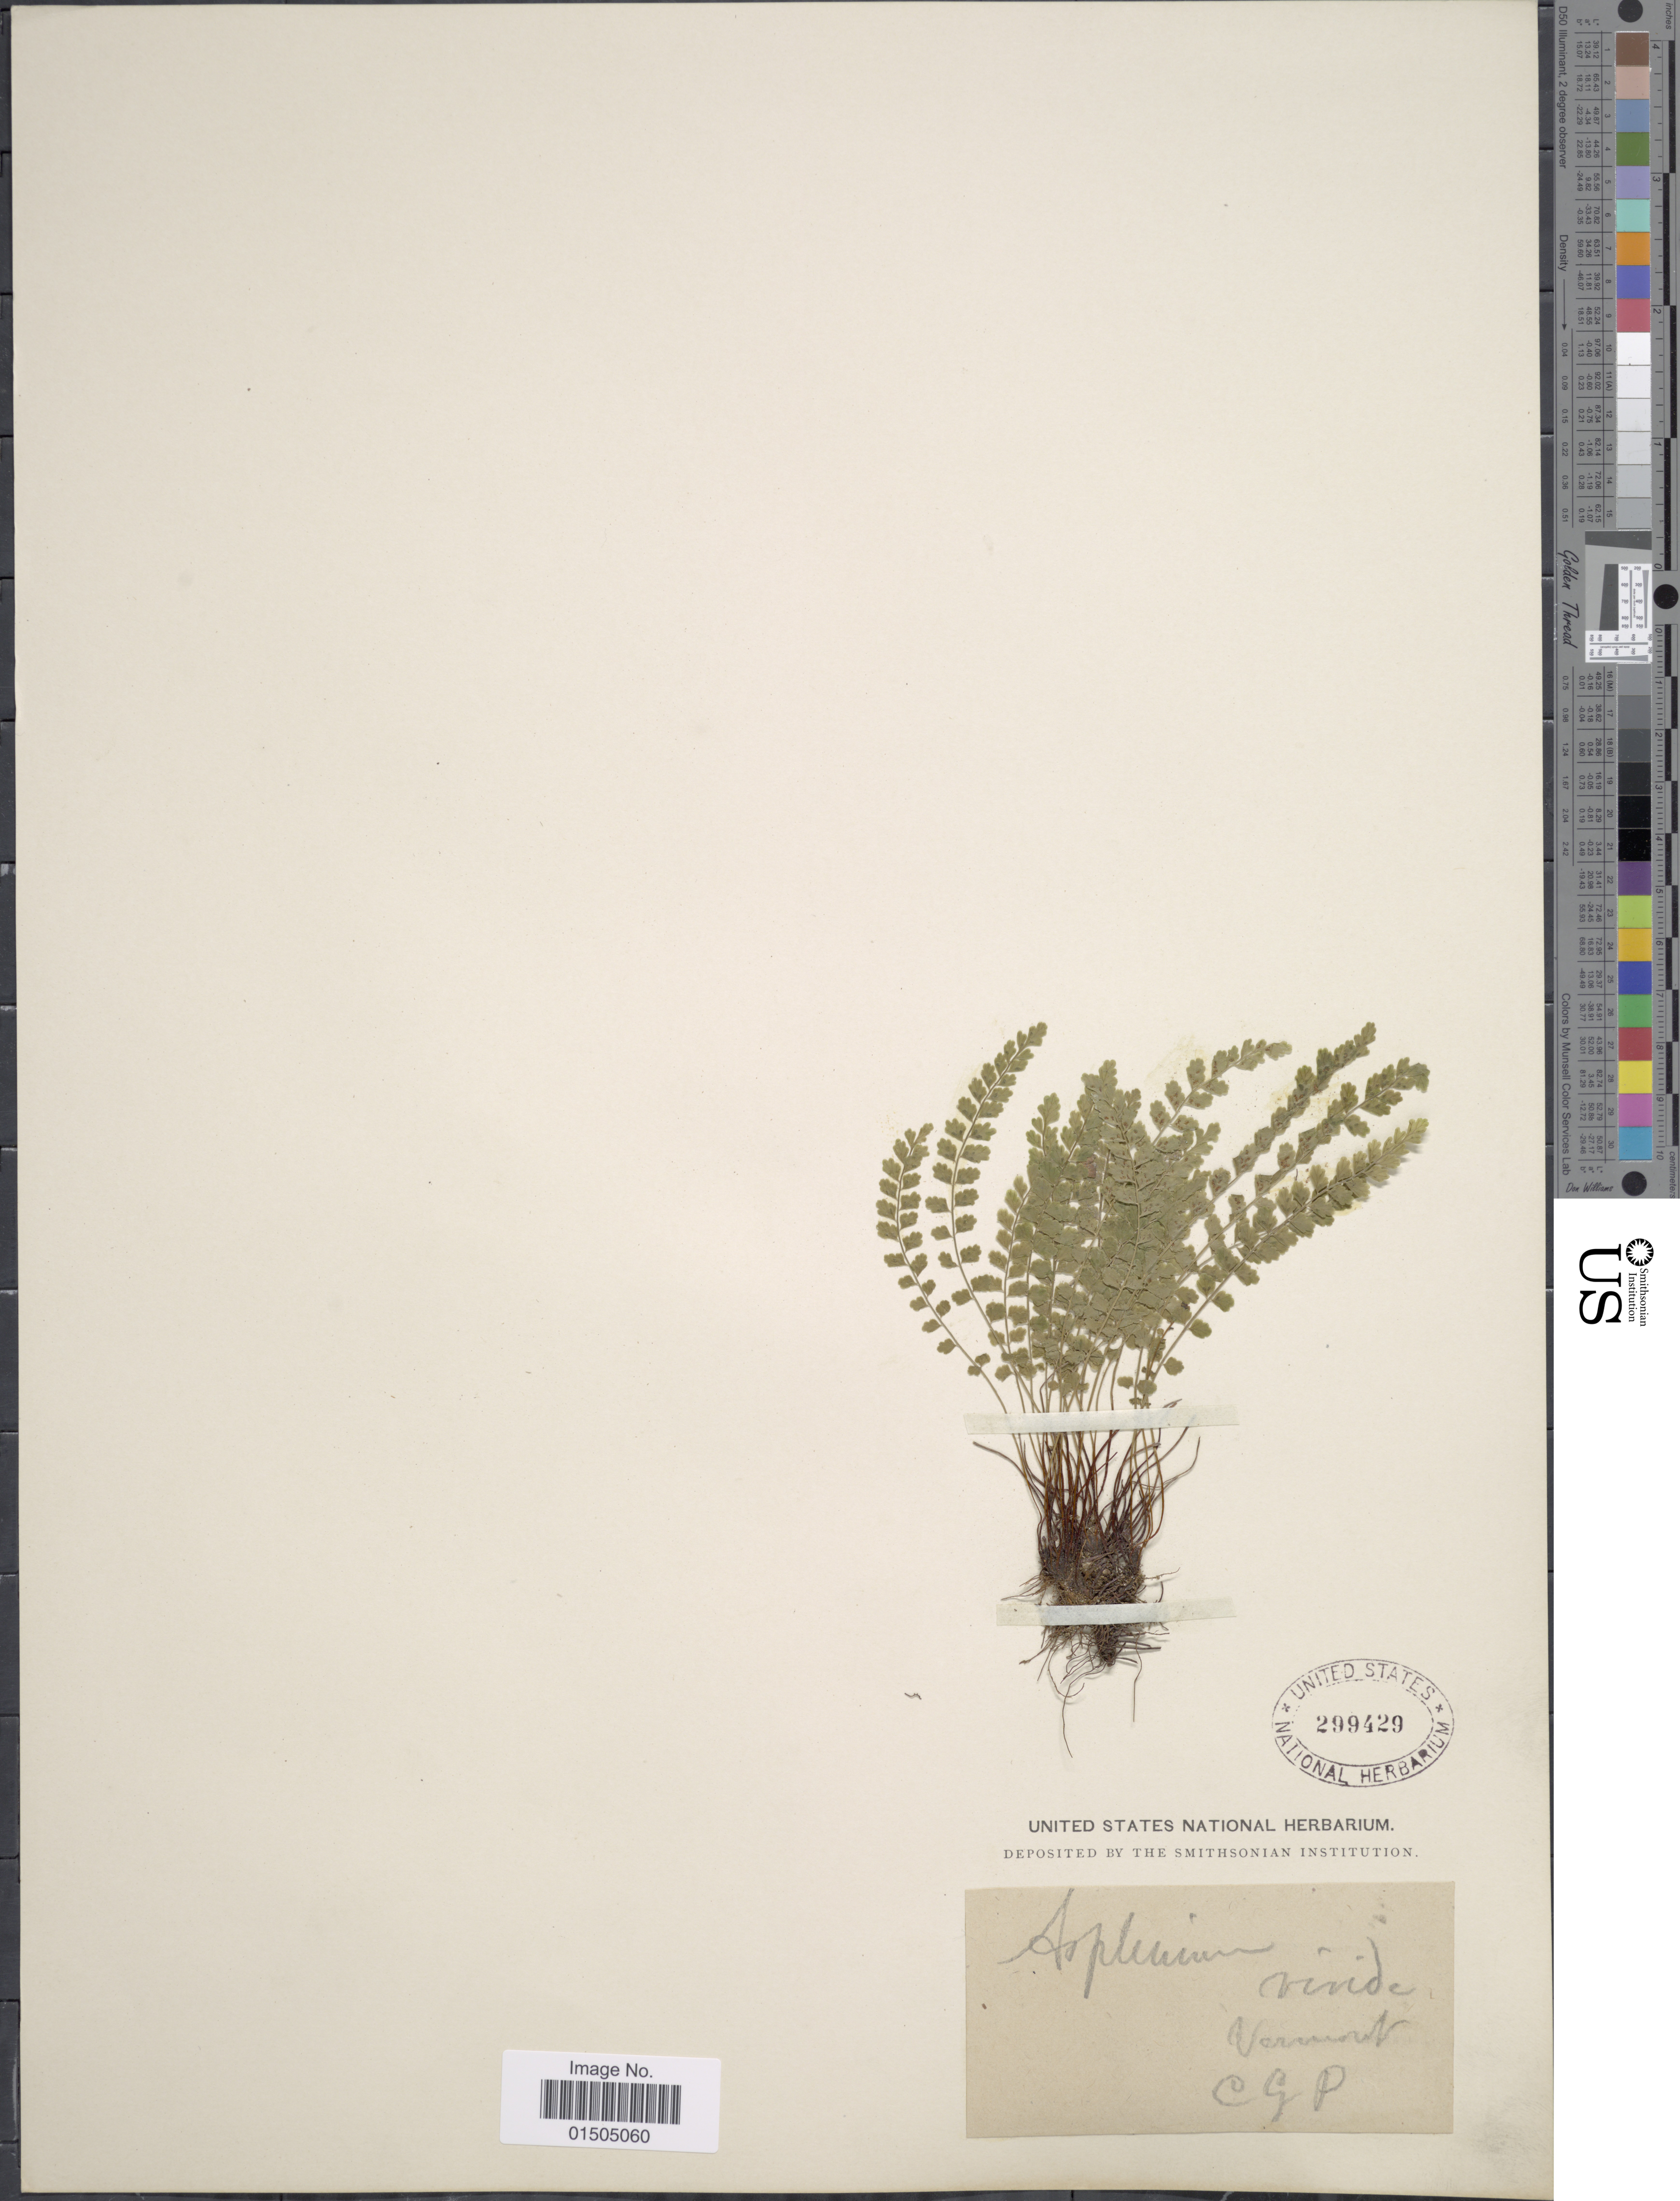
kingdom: Plantae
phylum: Tracheophyta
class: Polypodiopsida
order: Polypodiales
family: Aspleniaceae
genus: Asplenium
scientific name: Asplenium trichomanes-ramosum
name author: L.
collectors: C. G. P.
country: United States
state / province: Vermont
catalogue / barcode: US 299429